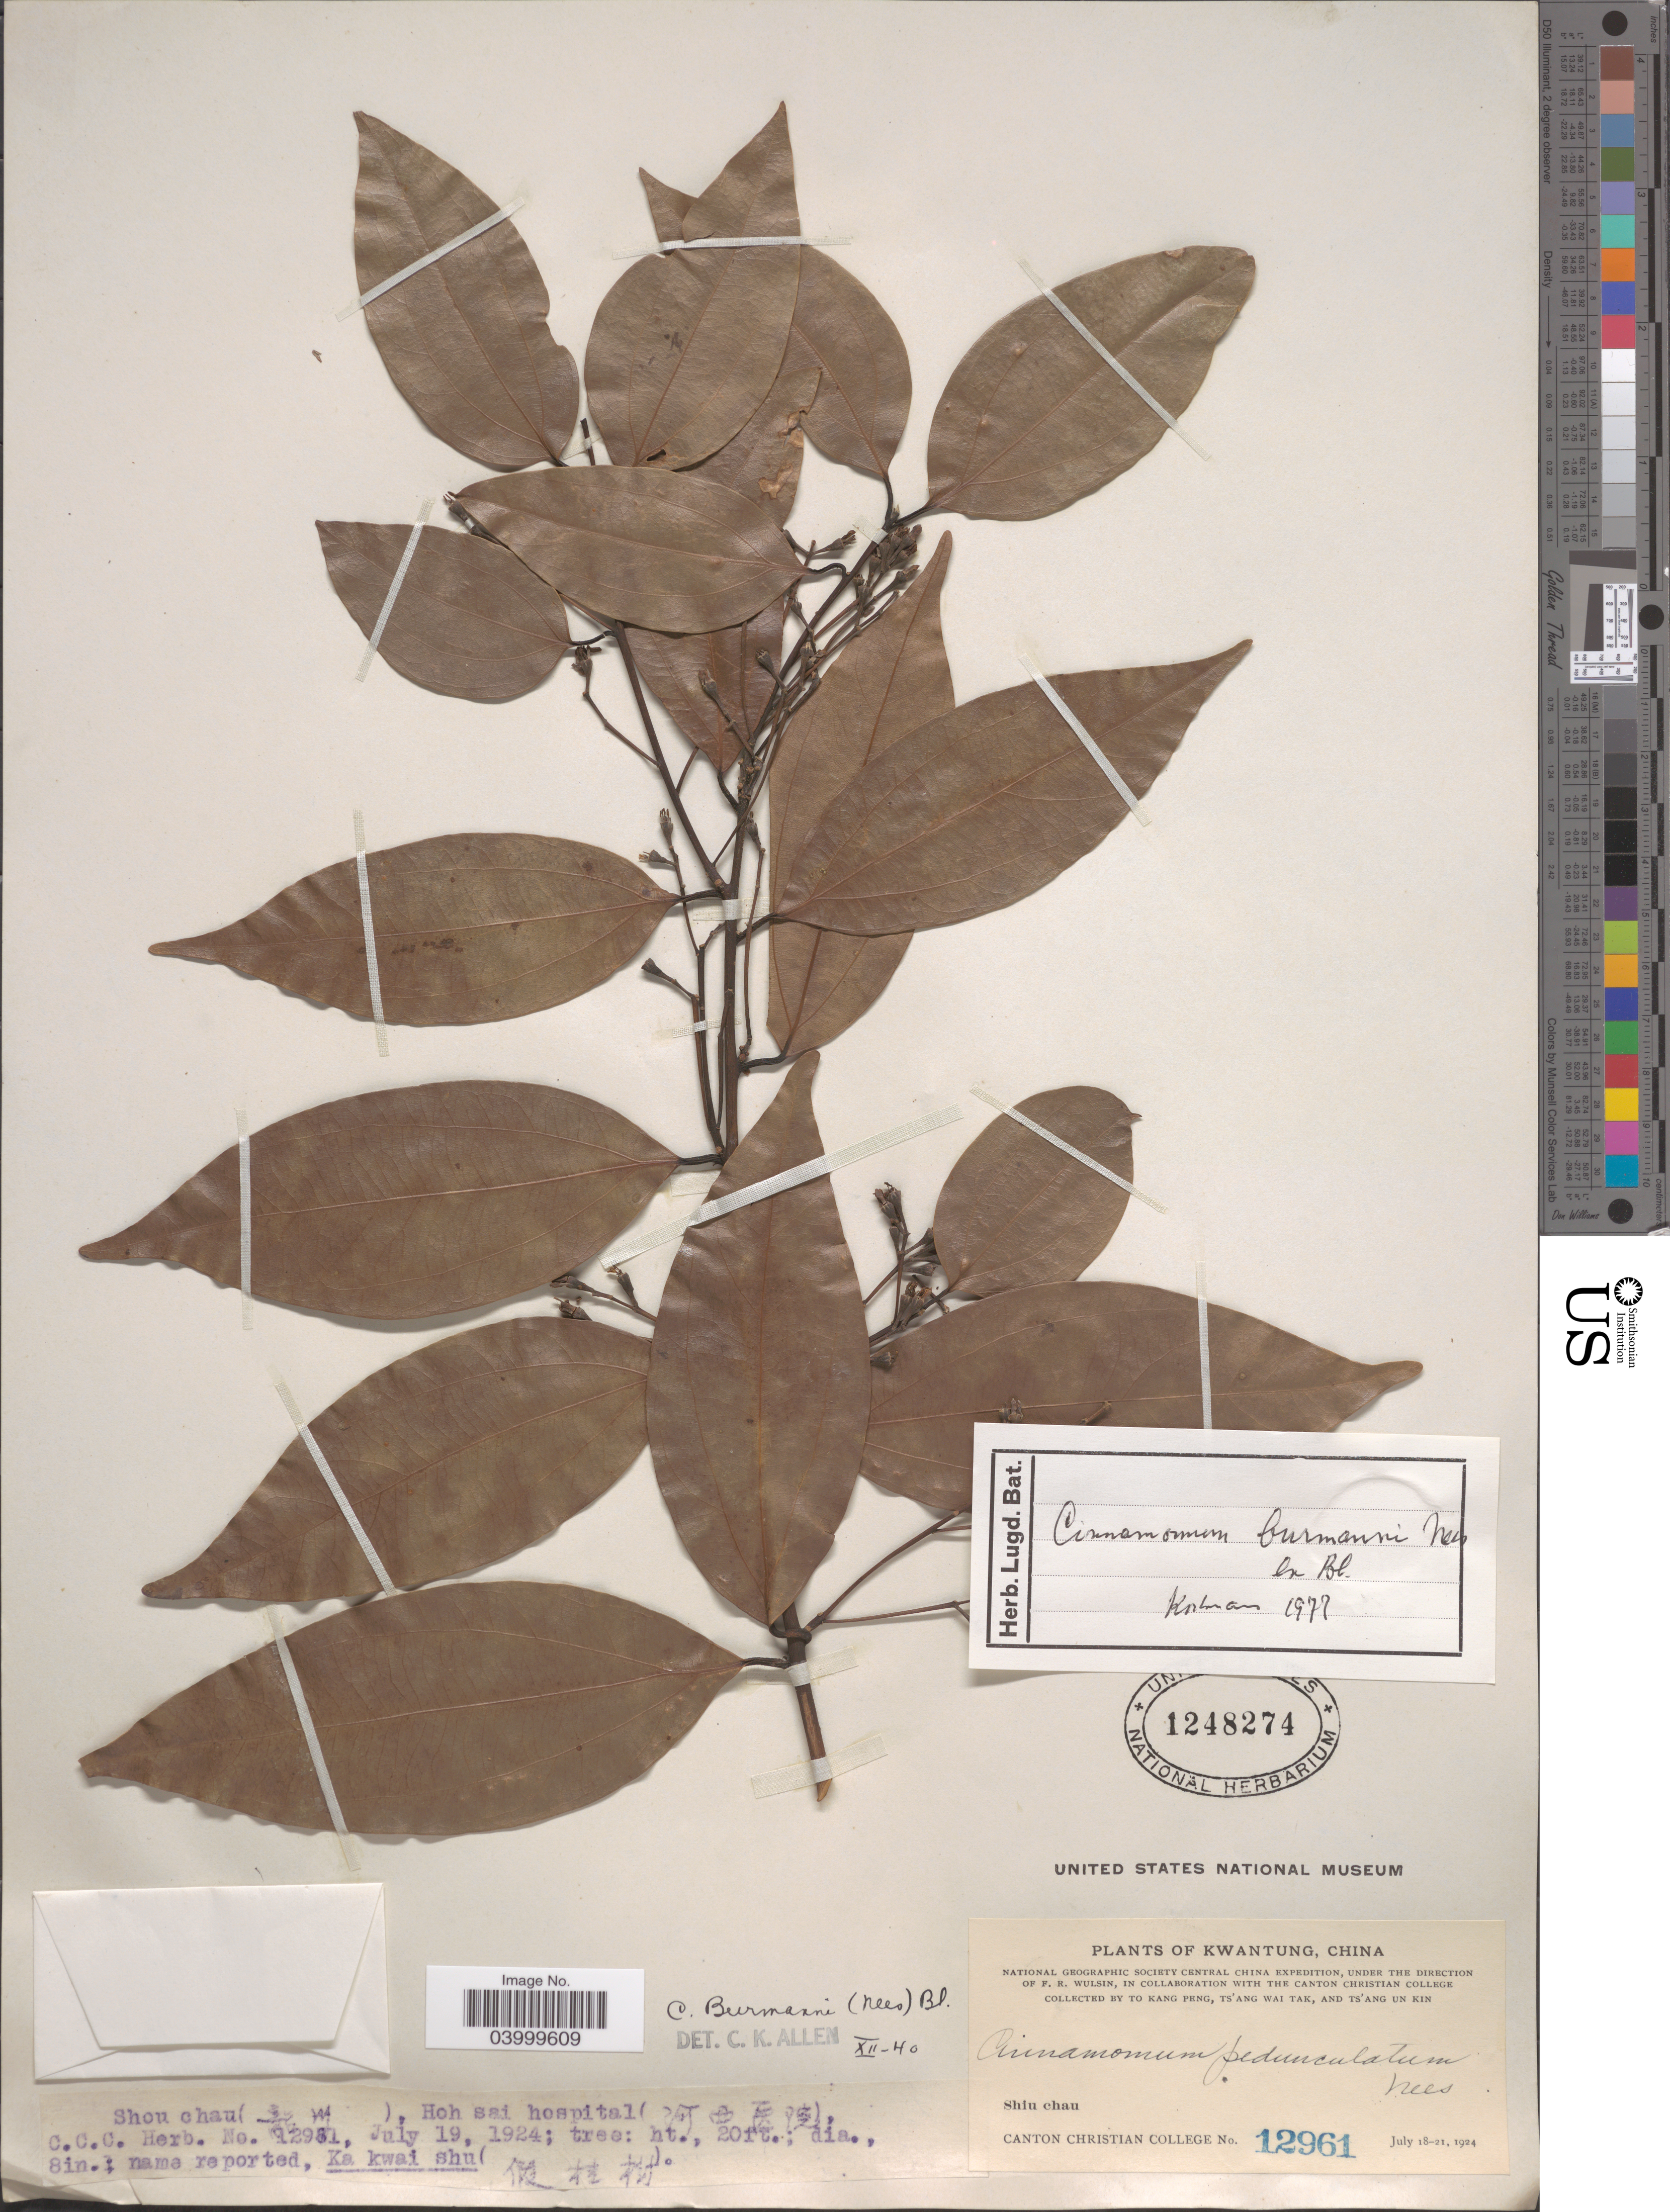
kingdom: Plantae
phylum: Tracheophyta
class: Magnoliopsida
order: Laurales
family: Lauraceae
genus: Cinnamomum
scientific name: Cinnamomum burmannii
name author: (Nees & T. Nees) Blume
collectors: To Kang P'eng, W. T. Tsang & Ts' Ang Un Kin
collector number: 12961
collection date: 1924-07-19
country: China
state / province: Guangdong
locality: Kwantung. Shiu Chau. Canton Christian College. Hoh sai hospital(X), C.C.C.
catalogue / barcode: US 1248274